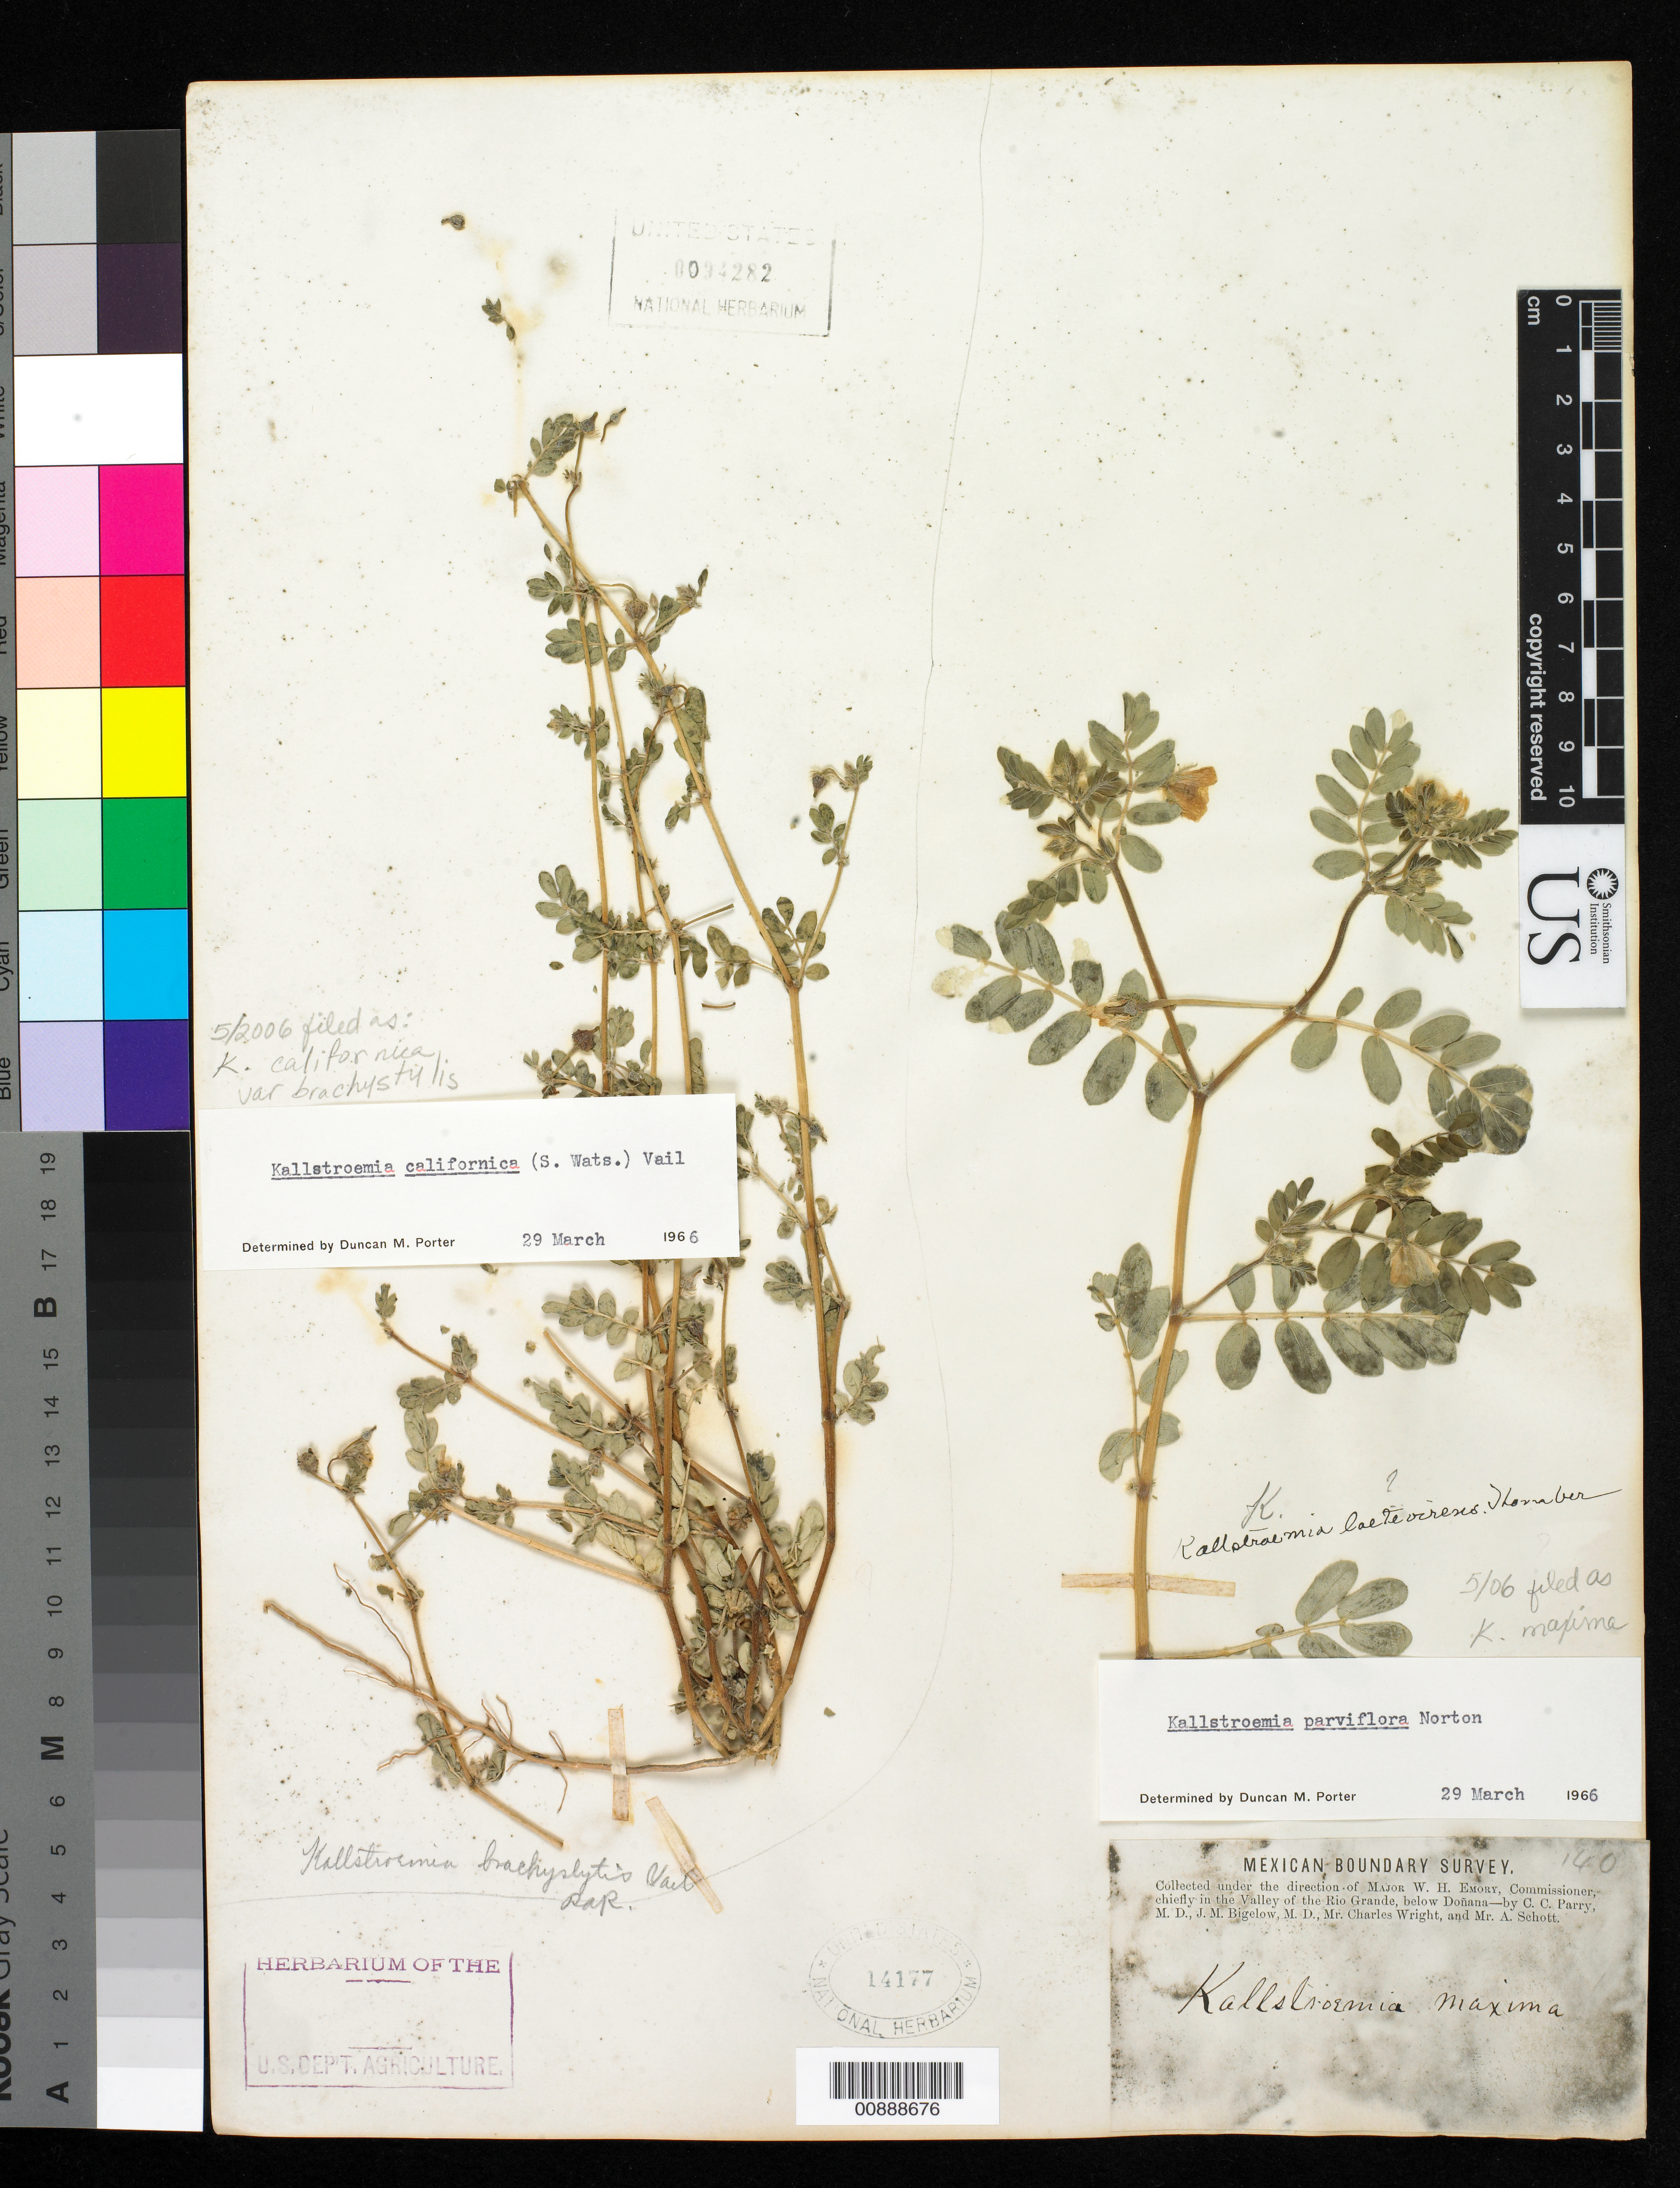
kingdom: Plantae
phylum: Tracheophyta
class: Magnoliopsida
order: Zygophyllales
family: Zygophyllaceae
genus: Kallstroemia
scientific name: Kallstroemia californica var. brachystylis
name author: (Vail) Kearney & Peebles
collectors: C. C. Parry, J. M. Bigelow, C. Wright & A. C. V. Schott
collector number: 140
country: United States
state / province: New Mexico / Texas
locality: Valley of the Rio Grande, below Doñana.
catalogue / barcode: US 94282-2